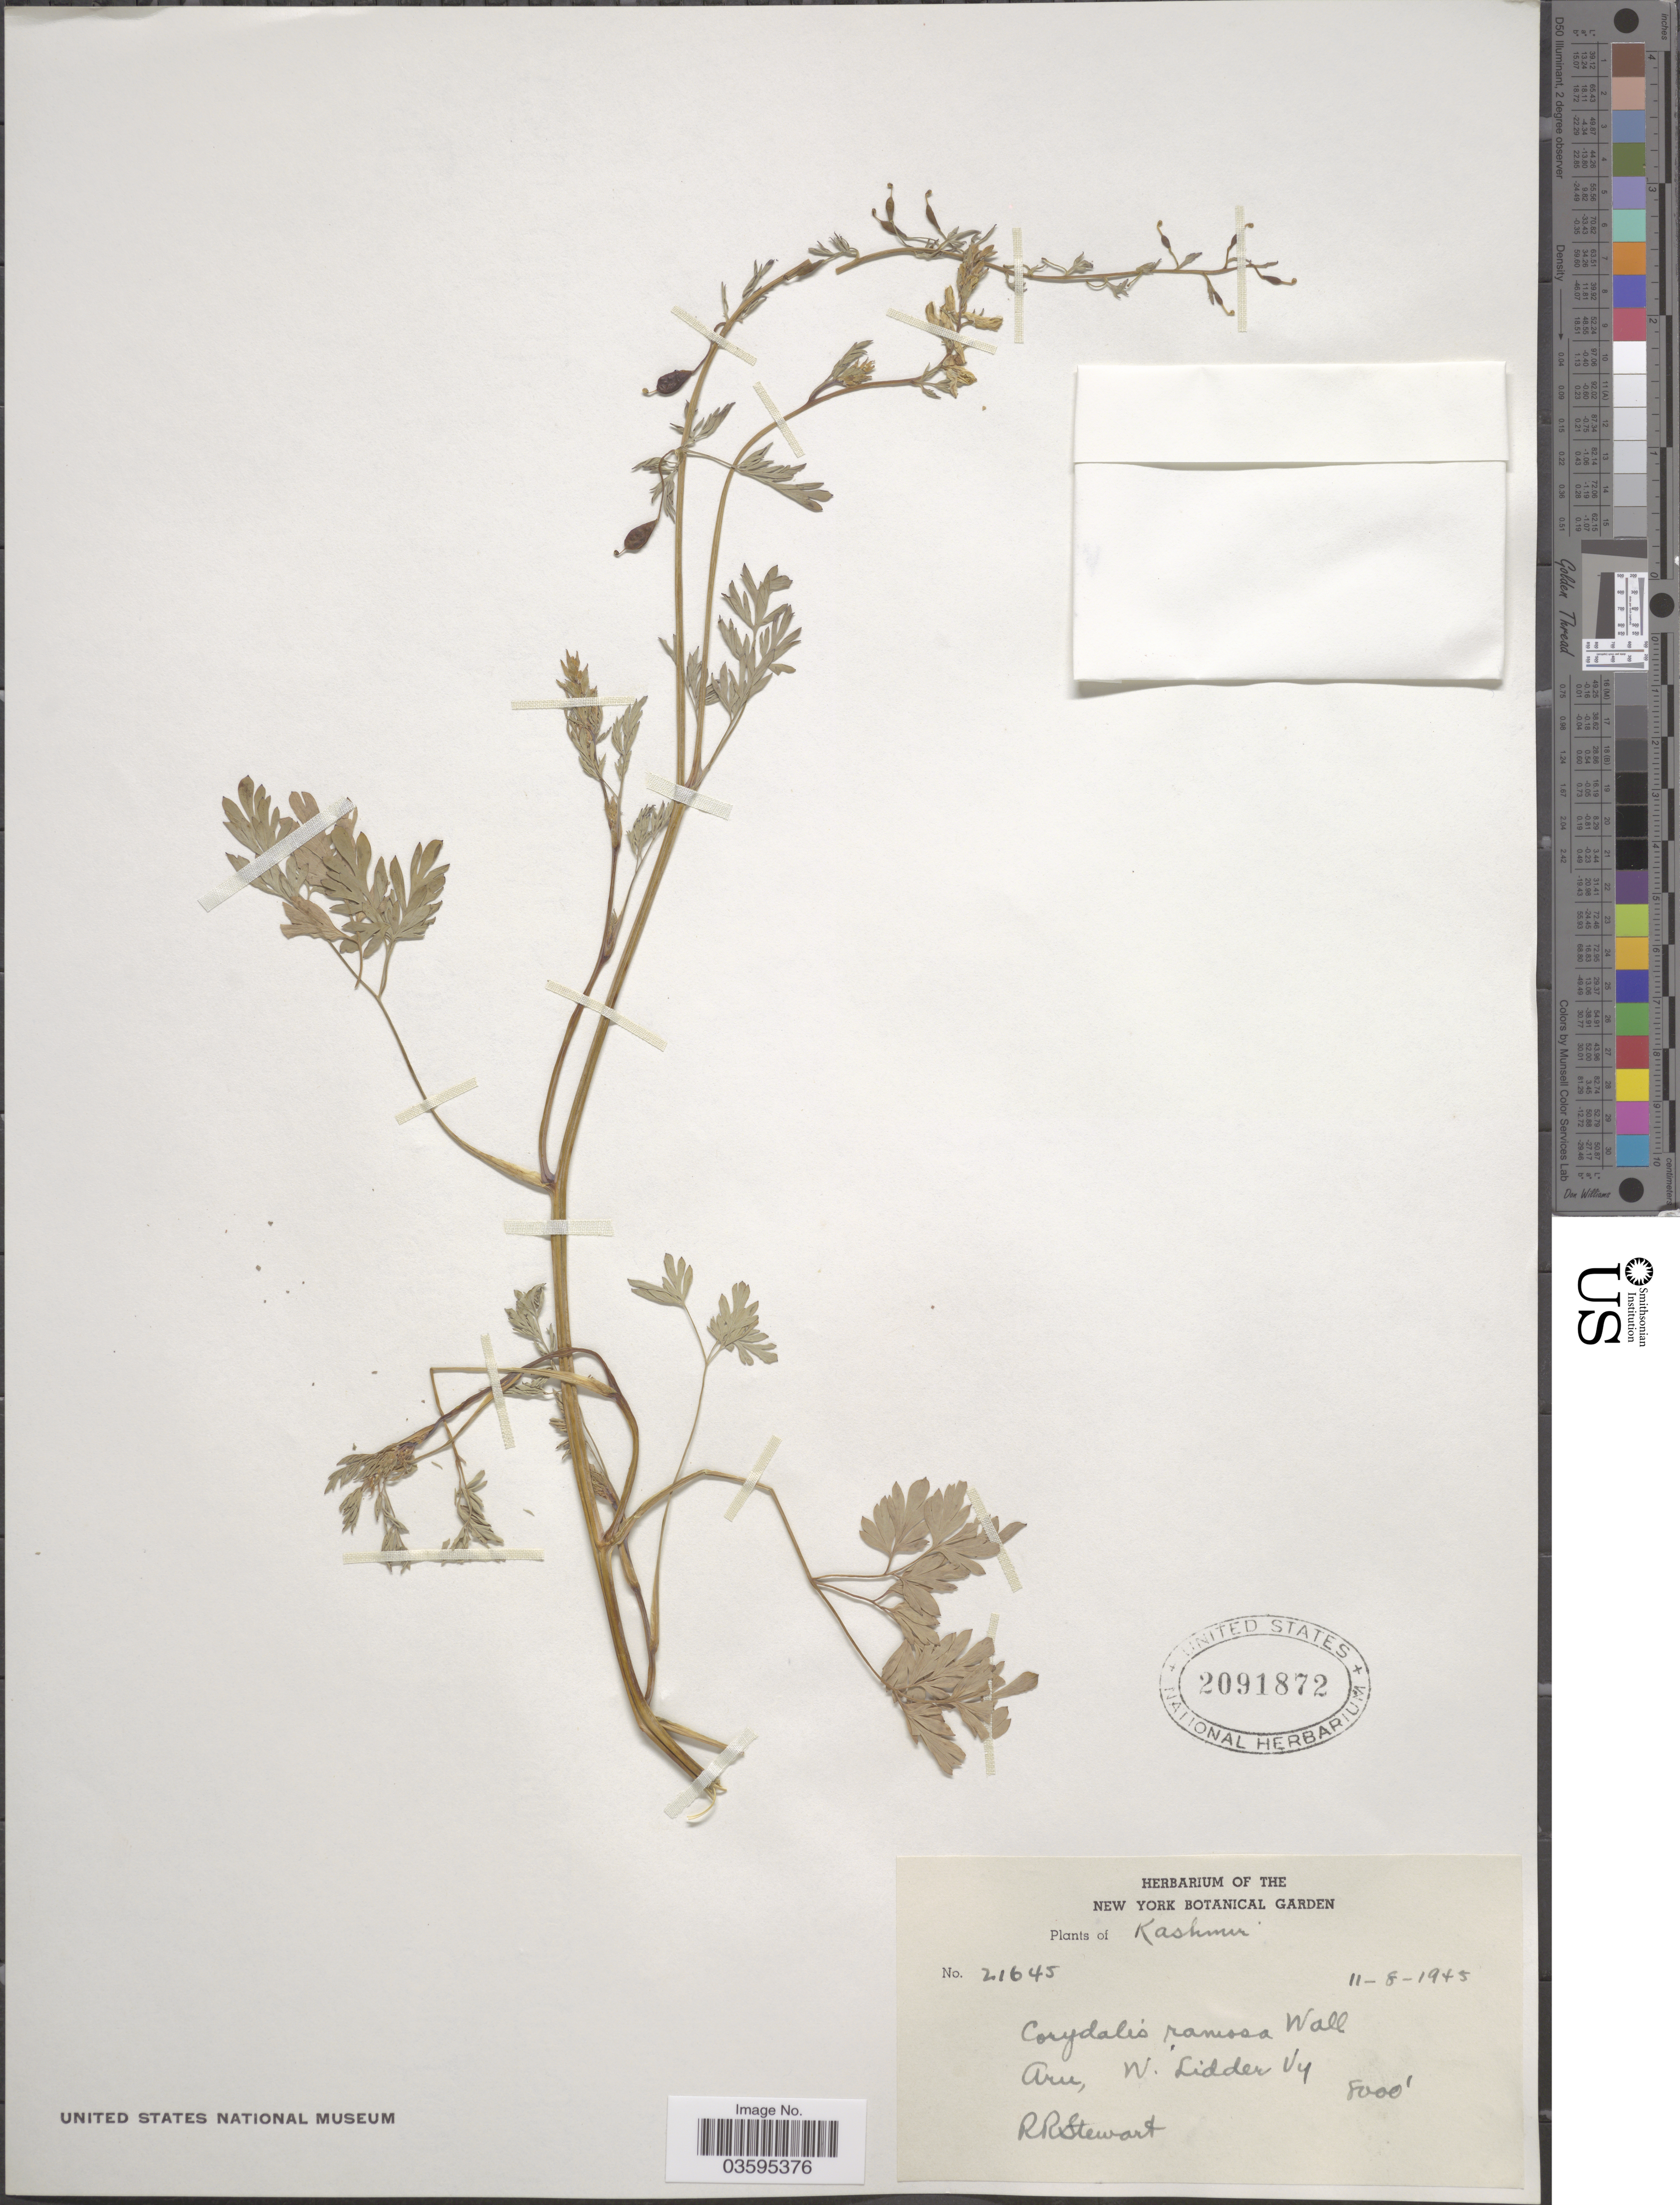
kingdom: Plantae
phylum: Tracheophyta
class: Magnoliopsida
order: Ranunculales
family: Papaveraceae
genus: Corydalis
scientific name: Corydalis ramosa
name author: Wall.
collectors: R. Stewart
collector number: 21645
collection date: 1945-08-11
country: India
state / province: Jammu and Kashmir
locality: Kashmir. Aru, W. Lidder V4.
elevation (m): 2438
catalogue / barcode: US 2091872